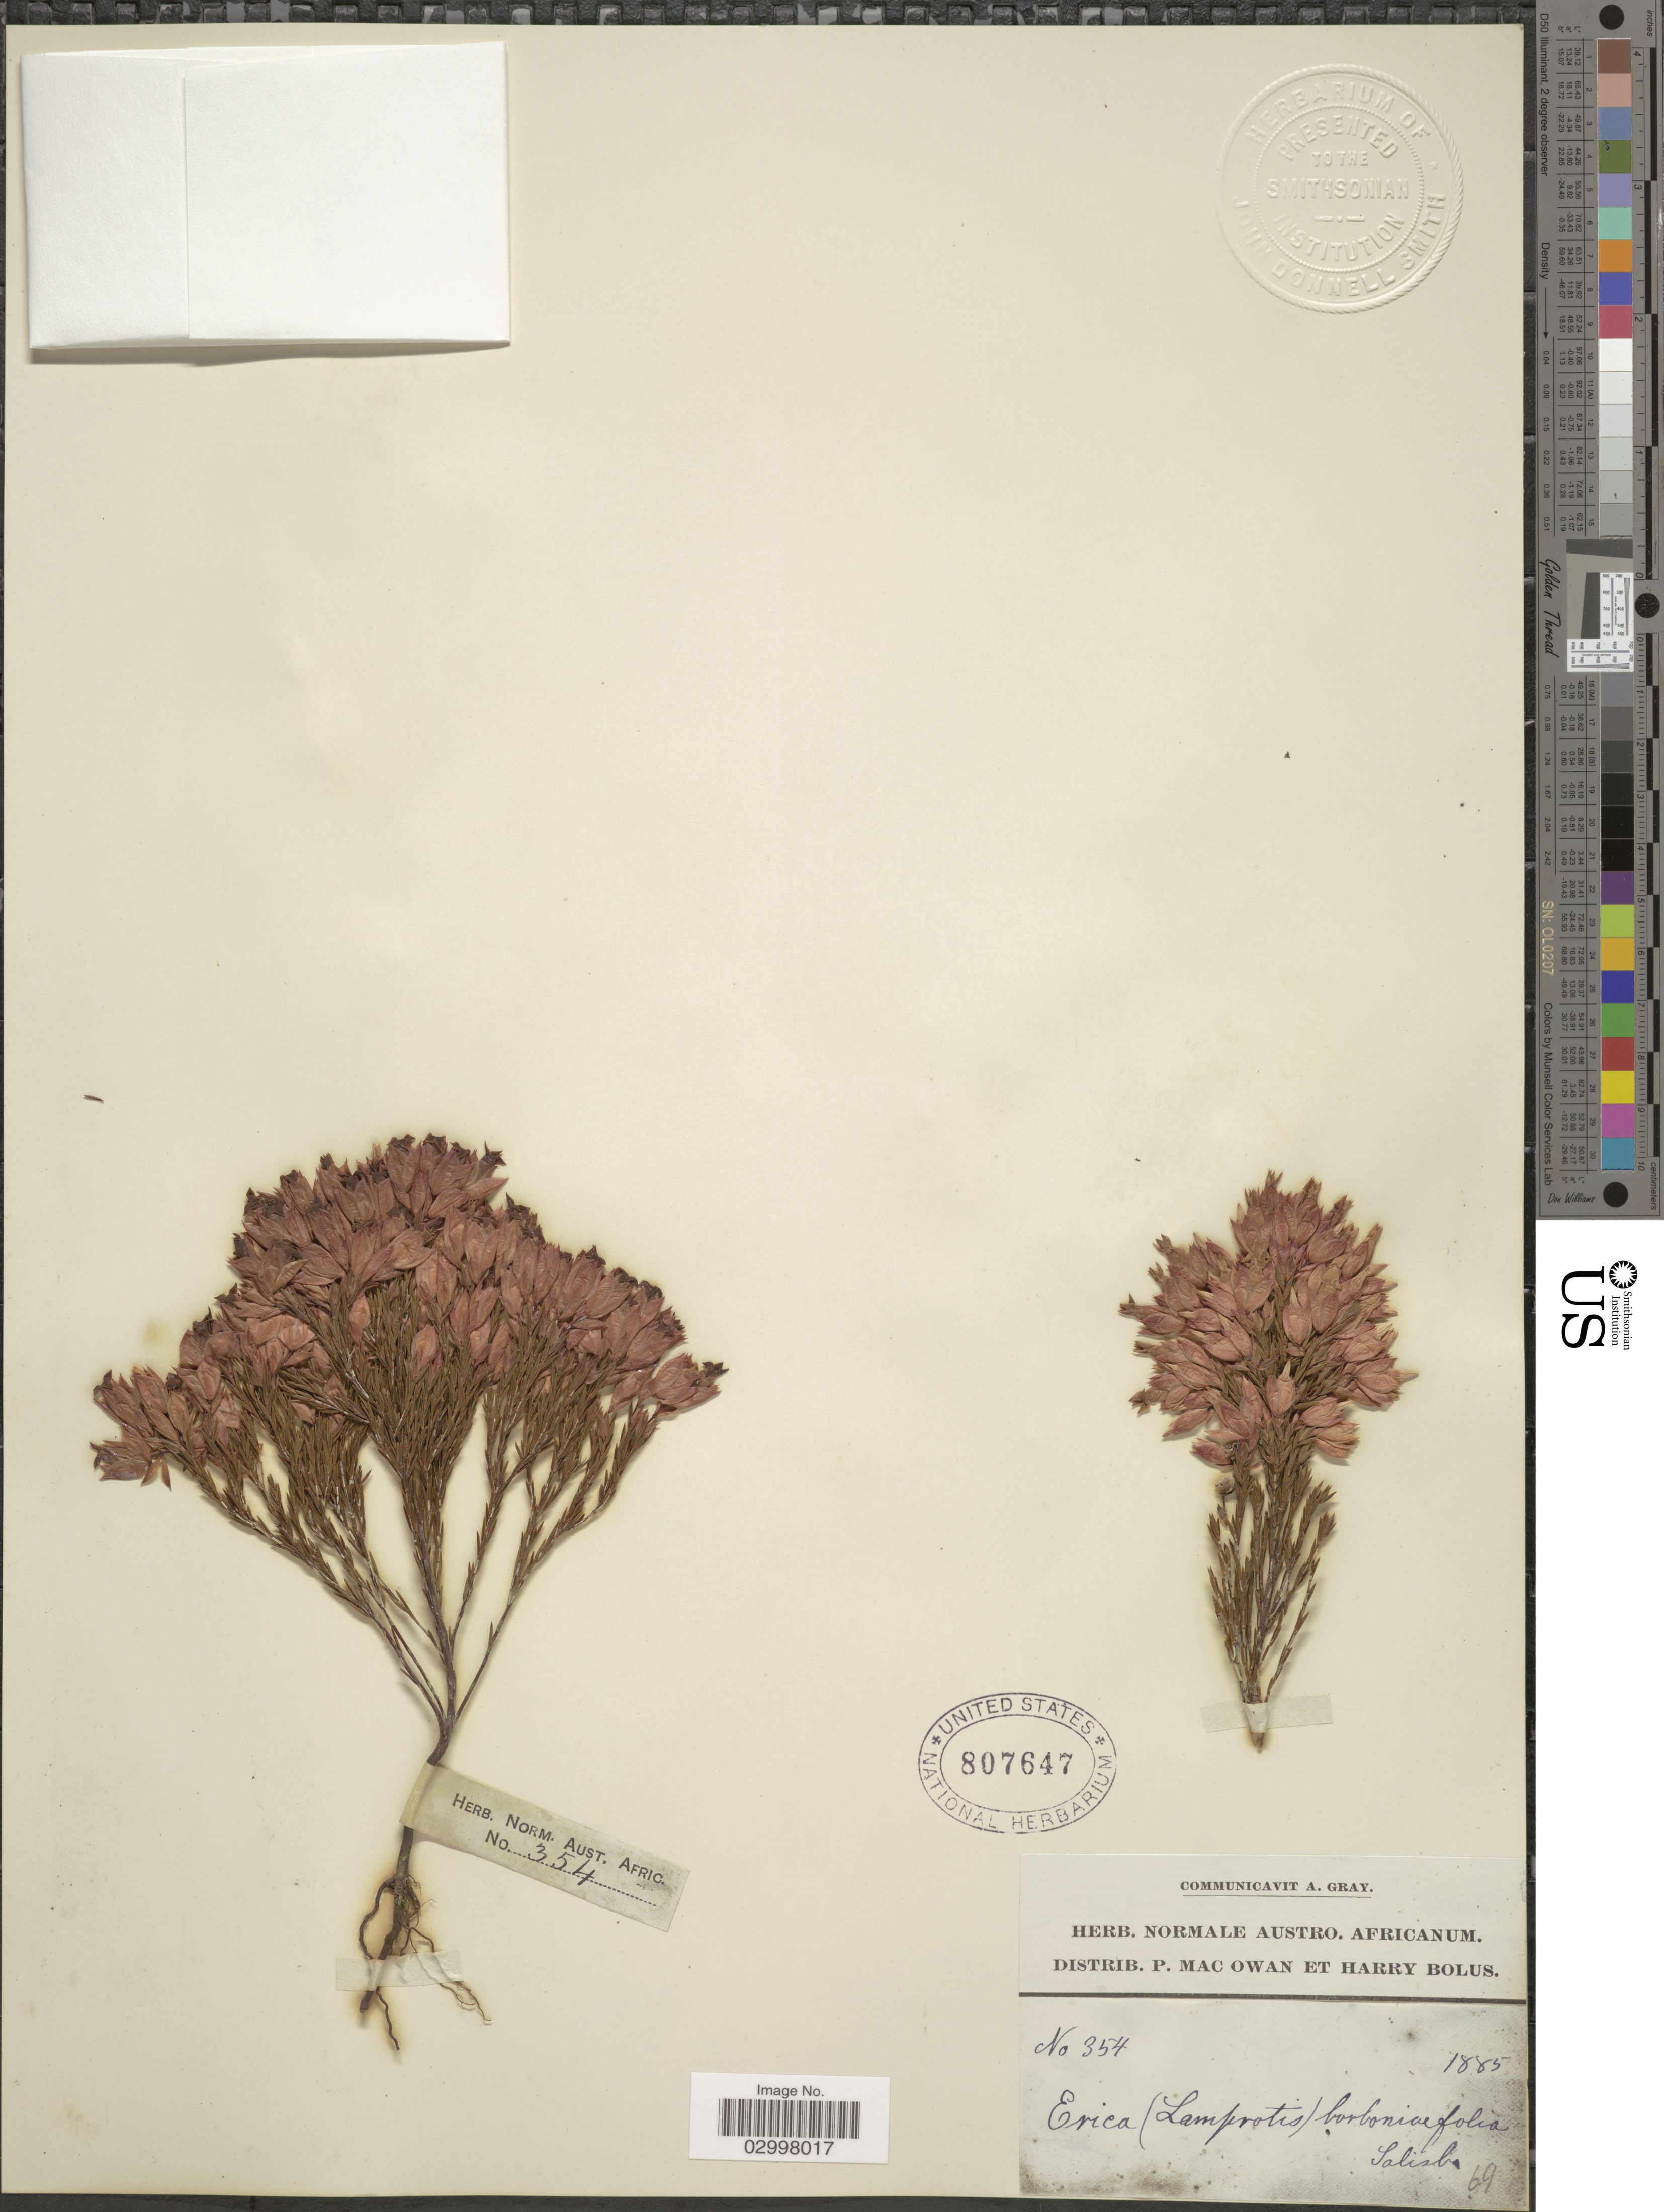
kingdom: Plantae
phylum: Tracheophyta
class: Magnoliopsida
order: Ericales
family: Ericaceae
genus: Erica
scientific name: Erica borboniifolia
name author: Salisb.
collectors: P. MacOwan & H. Bolus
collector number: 354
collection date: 1885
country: South Africa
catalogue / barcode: US 807647